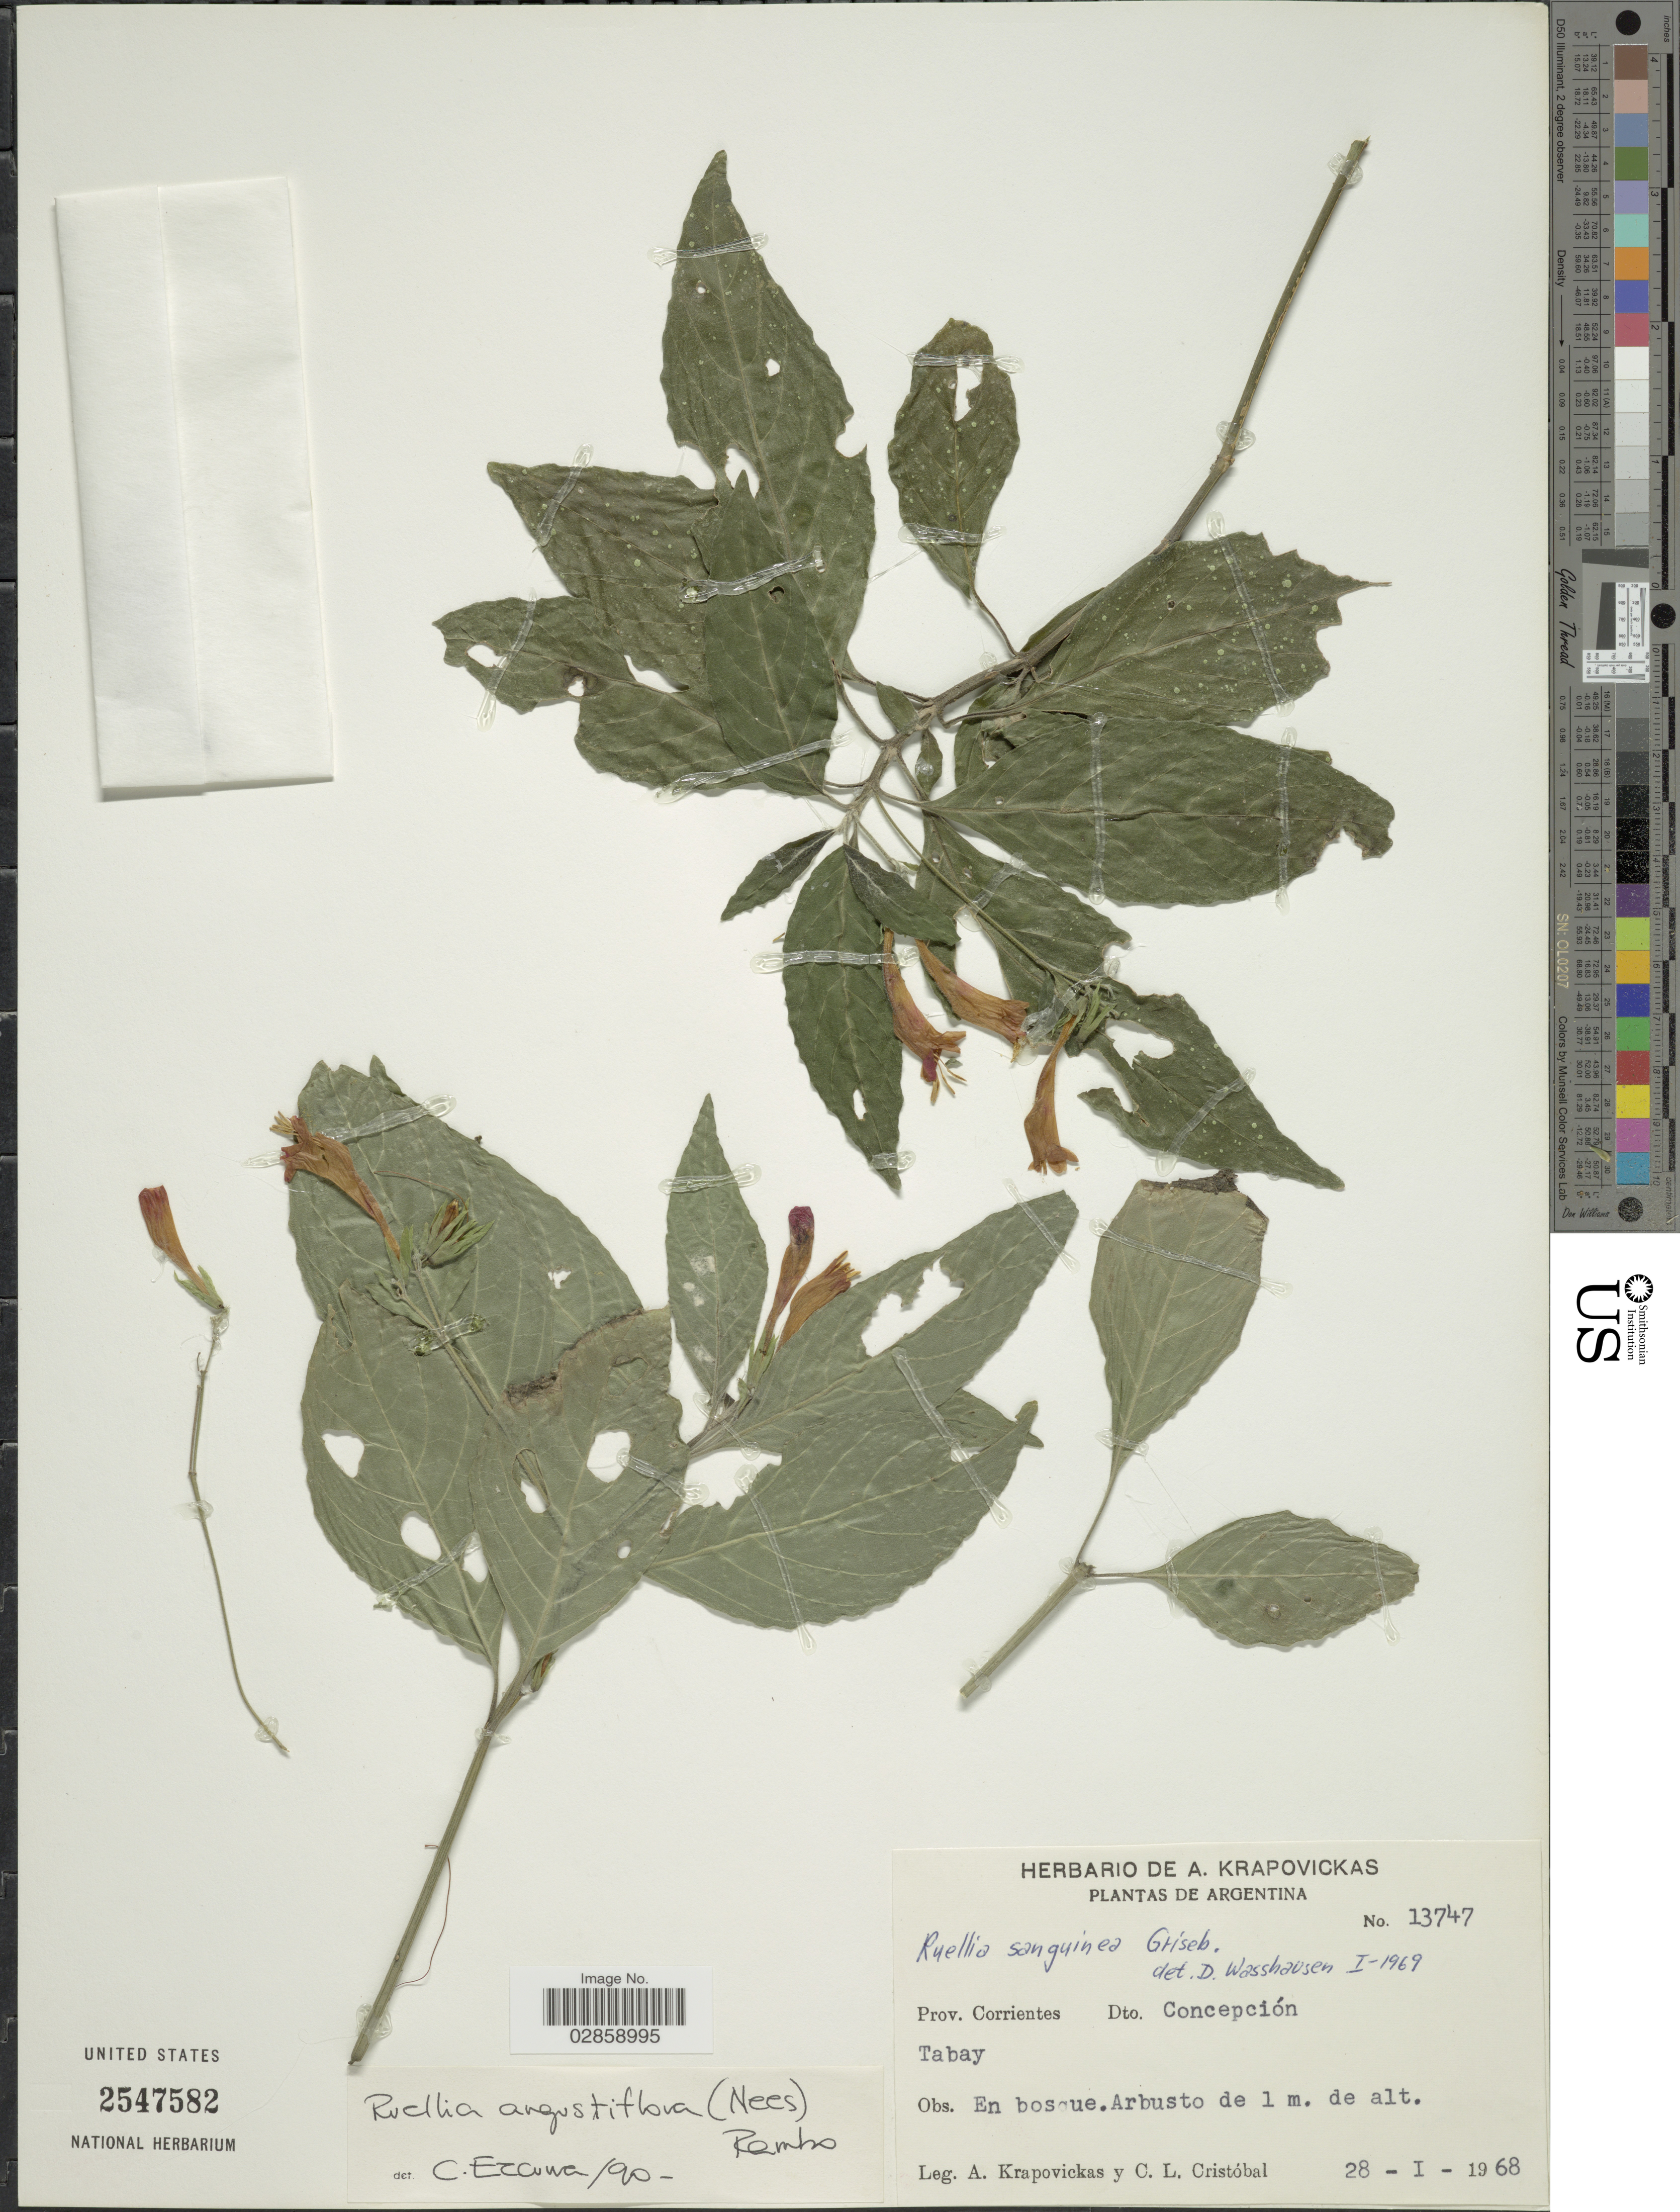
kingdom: Plantae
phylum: Tracheophyta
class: Magnoliopsida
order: Lamiales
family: Acanthaceae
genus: Ruellia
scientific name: Ruellia angustiflora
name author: (Nees) Lindau ex Rambo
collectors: A. Krapovickas & C. L. Cristóbal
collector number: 13747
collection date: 1968-01-28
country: Argentina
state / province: Corrientes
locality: Dto. Concepción. Tabay.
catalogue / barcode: US 2547582